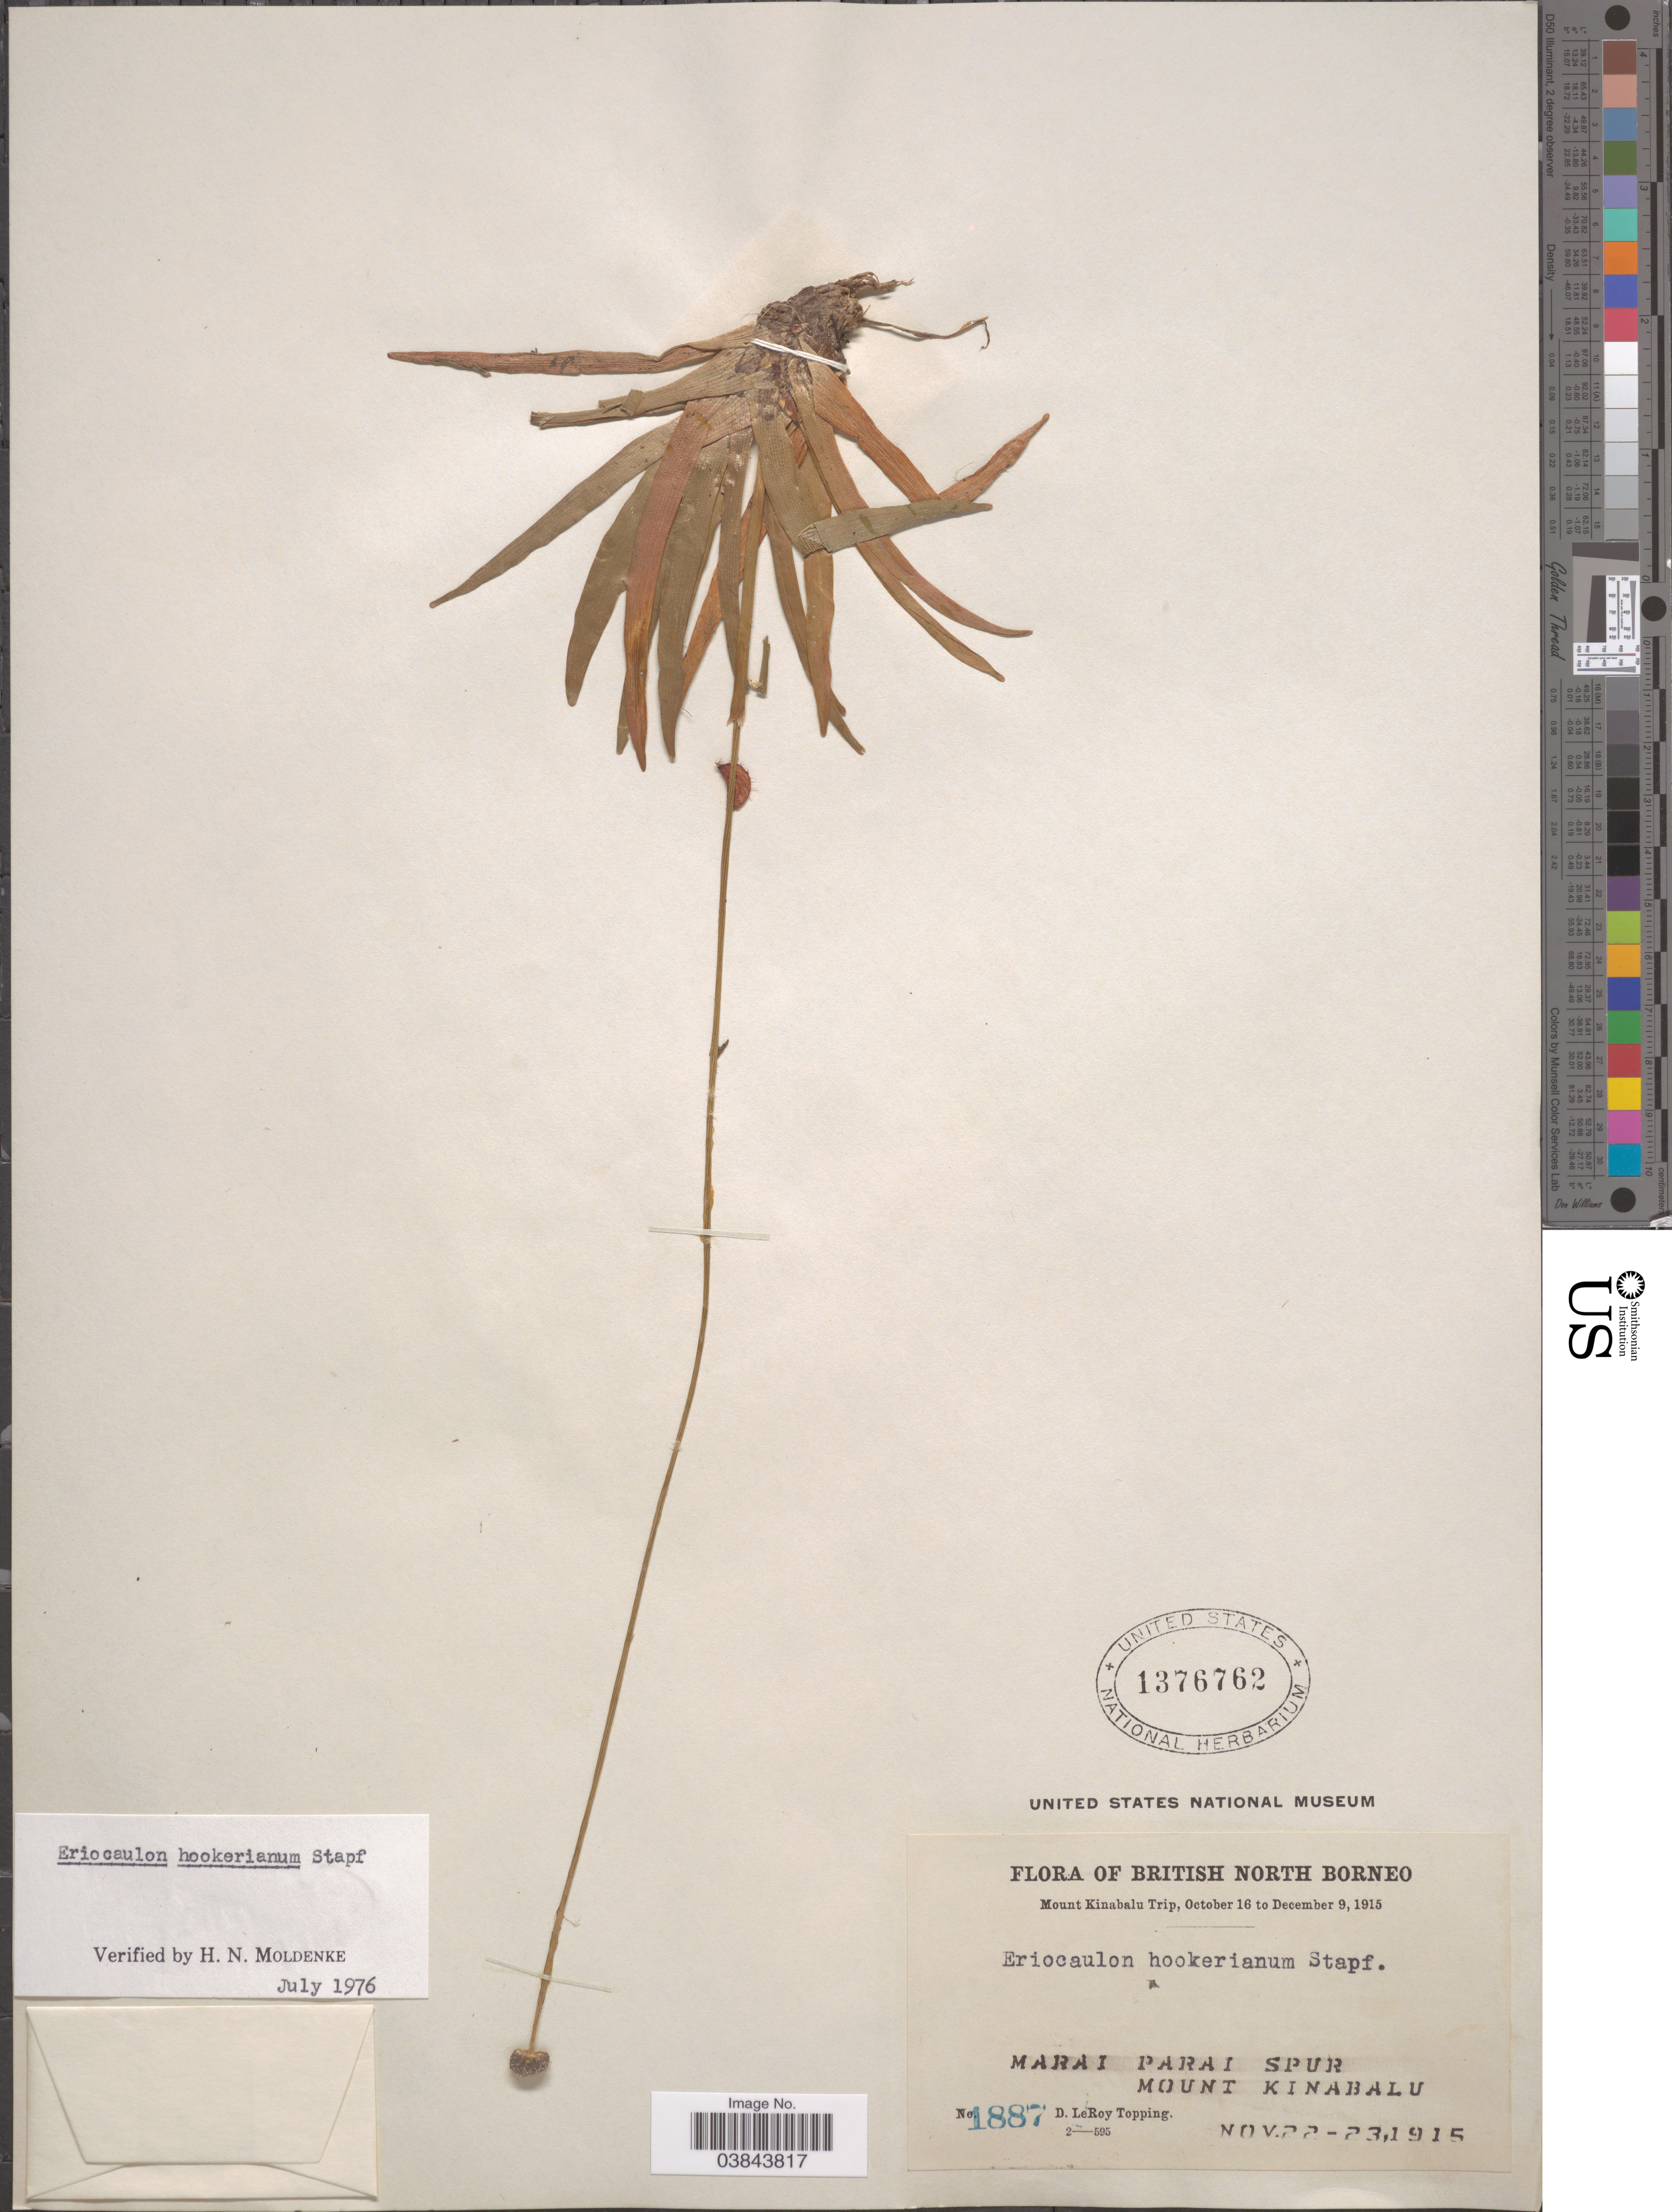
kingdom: Plantae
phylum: Tracheophyta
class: Liliopsida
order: Poales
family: Eriocaulaceae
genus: Eriocaulon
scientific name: Eriocaulon hookerianum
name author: Stapf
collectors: D. L. Topping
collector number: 1887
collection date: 1915-11-22/1915-11-23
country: Malaysia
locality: British North Borneo. Mount Kinabalu Trip. Marai Parai Spur Mount Kinabalu.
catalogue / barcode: US 1376762